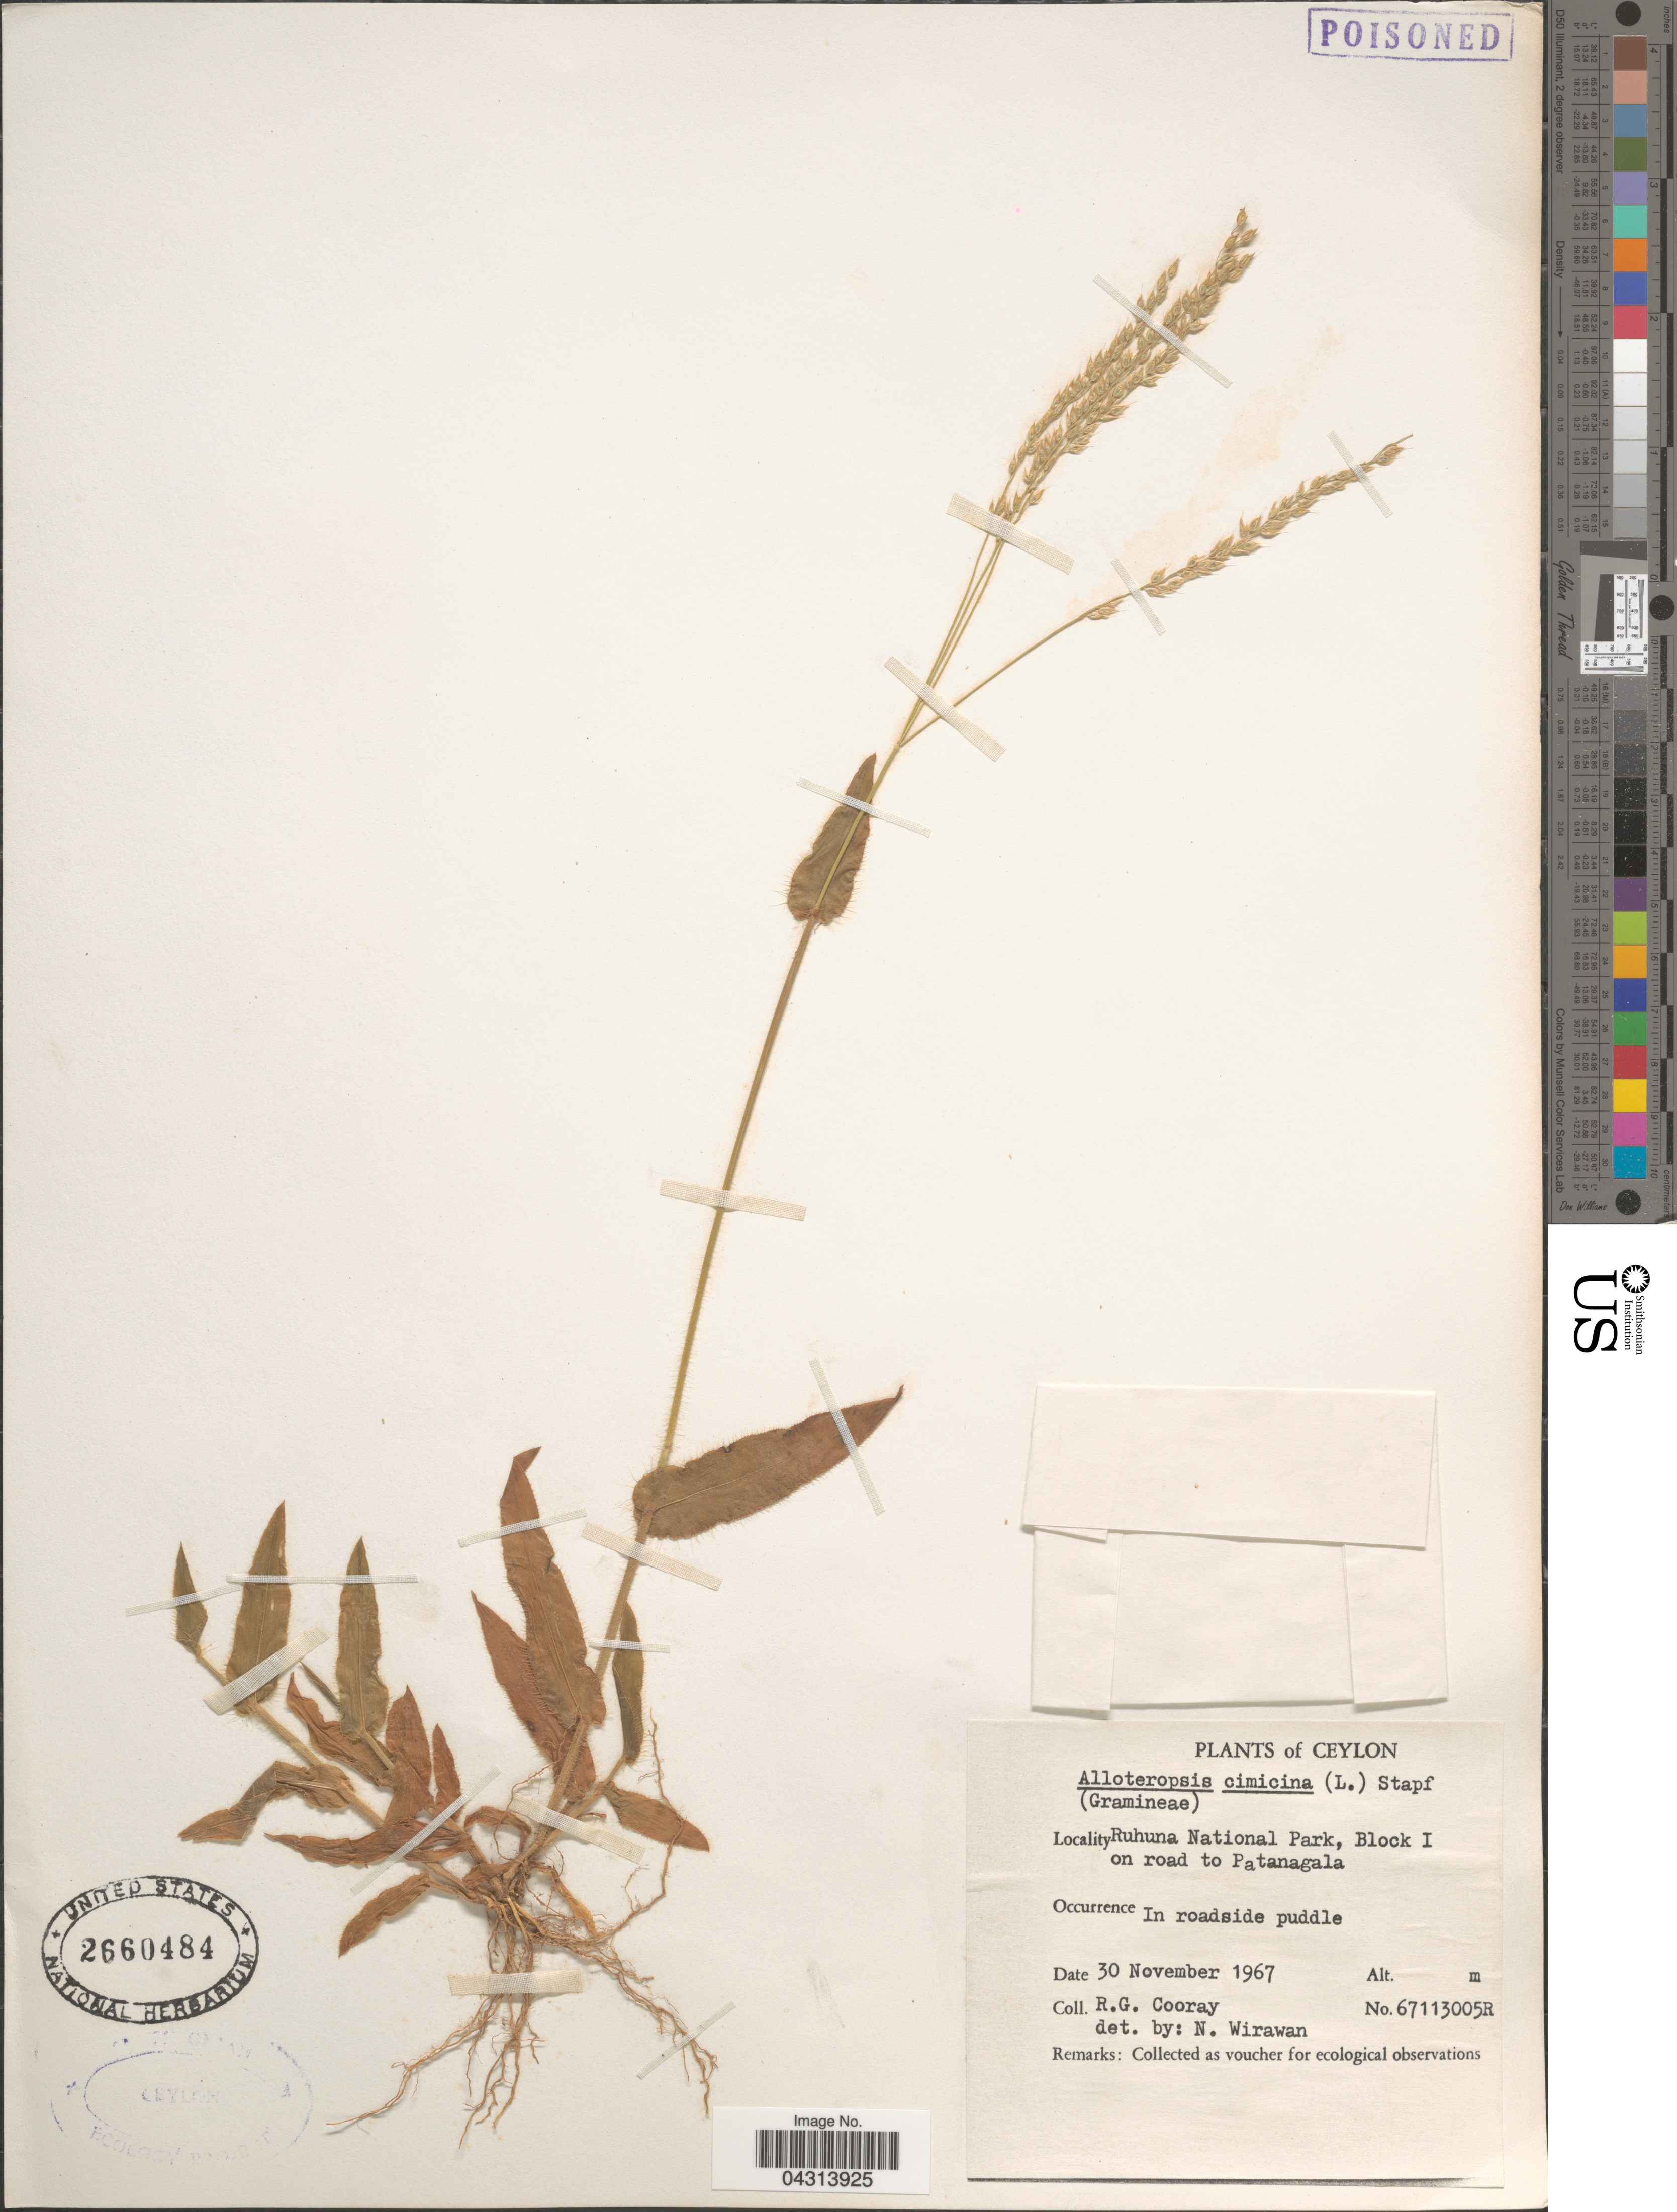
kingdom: Plantae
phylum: Tracheophyta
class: Liliopsida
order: Poales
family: Poaceae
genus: Alloteropsis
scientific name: Alloteropsis cimicina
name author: (L.) Stapf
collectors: R. Cooray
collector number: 67113005R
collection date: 1967-11-30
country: Sri Lanka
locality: Ceylon. Ruhuna National Park, Block I on road to Patanagala.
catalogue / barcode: US 2660484